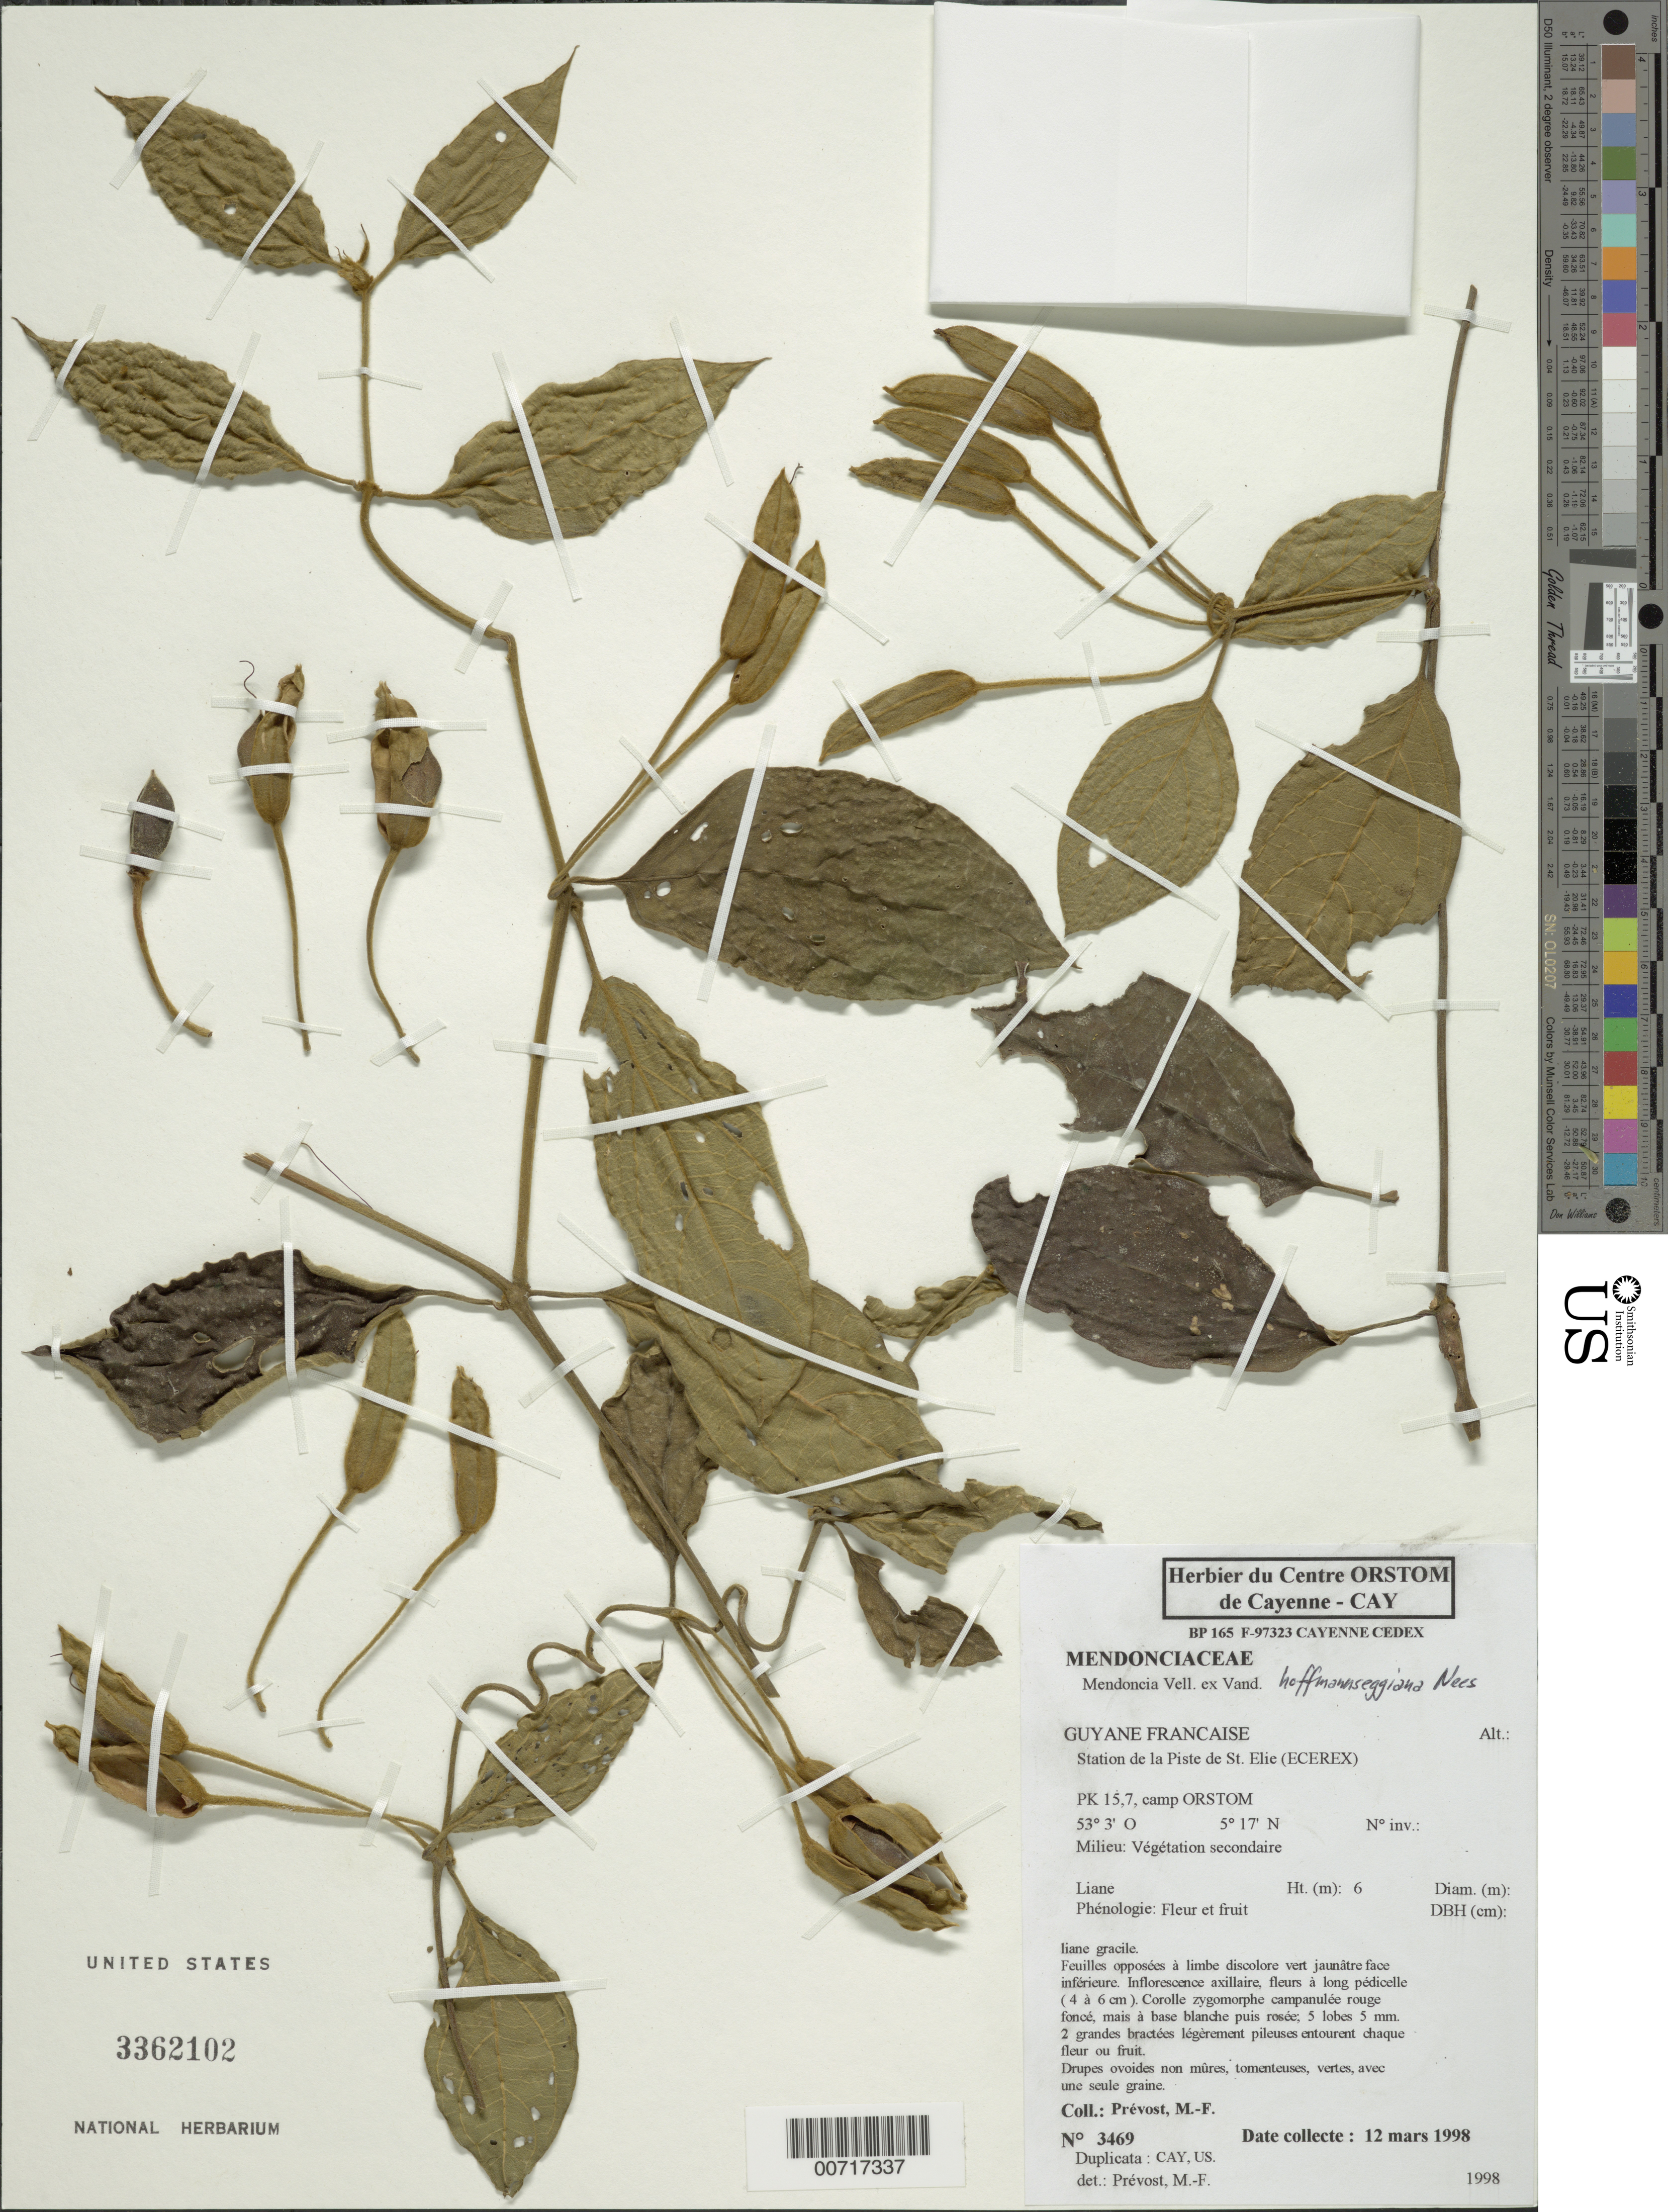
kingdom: Plantae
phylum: Tracheophyta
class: Magnoliopsida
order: Lamiales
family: Acanthaceae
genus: Mendoncia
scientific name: Mendoncia hoffmannseggiana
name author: Nees in DC.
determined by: Prévost, M.-F.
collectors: M.-F. Prévost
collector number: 3469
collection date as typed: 12-Mar-98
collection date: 1998-03-12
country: French Guiana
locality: Station de la Piste de Saint-Élie (ECEREX), camp ORSTOM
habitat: Secondary vegetation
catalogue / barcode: US 3362102